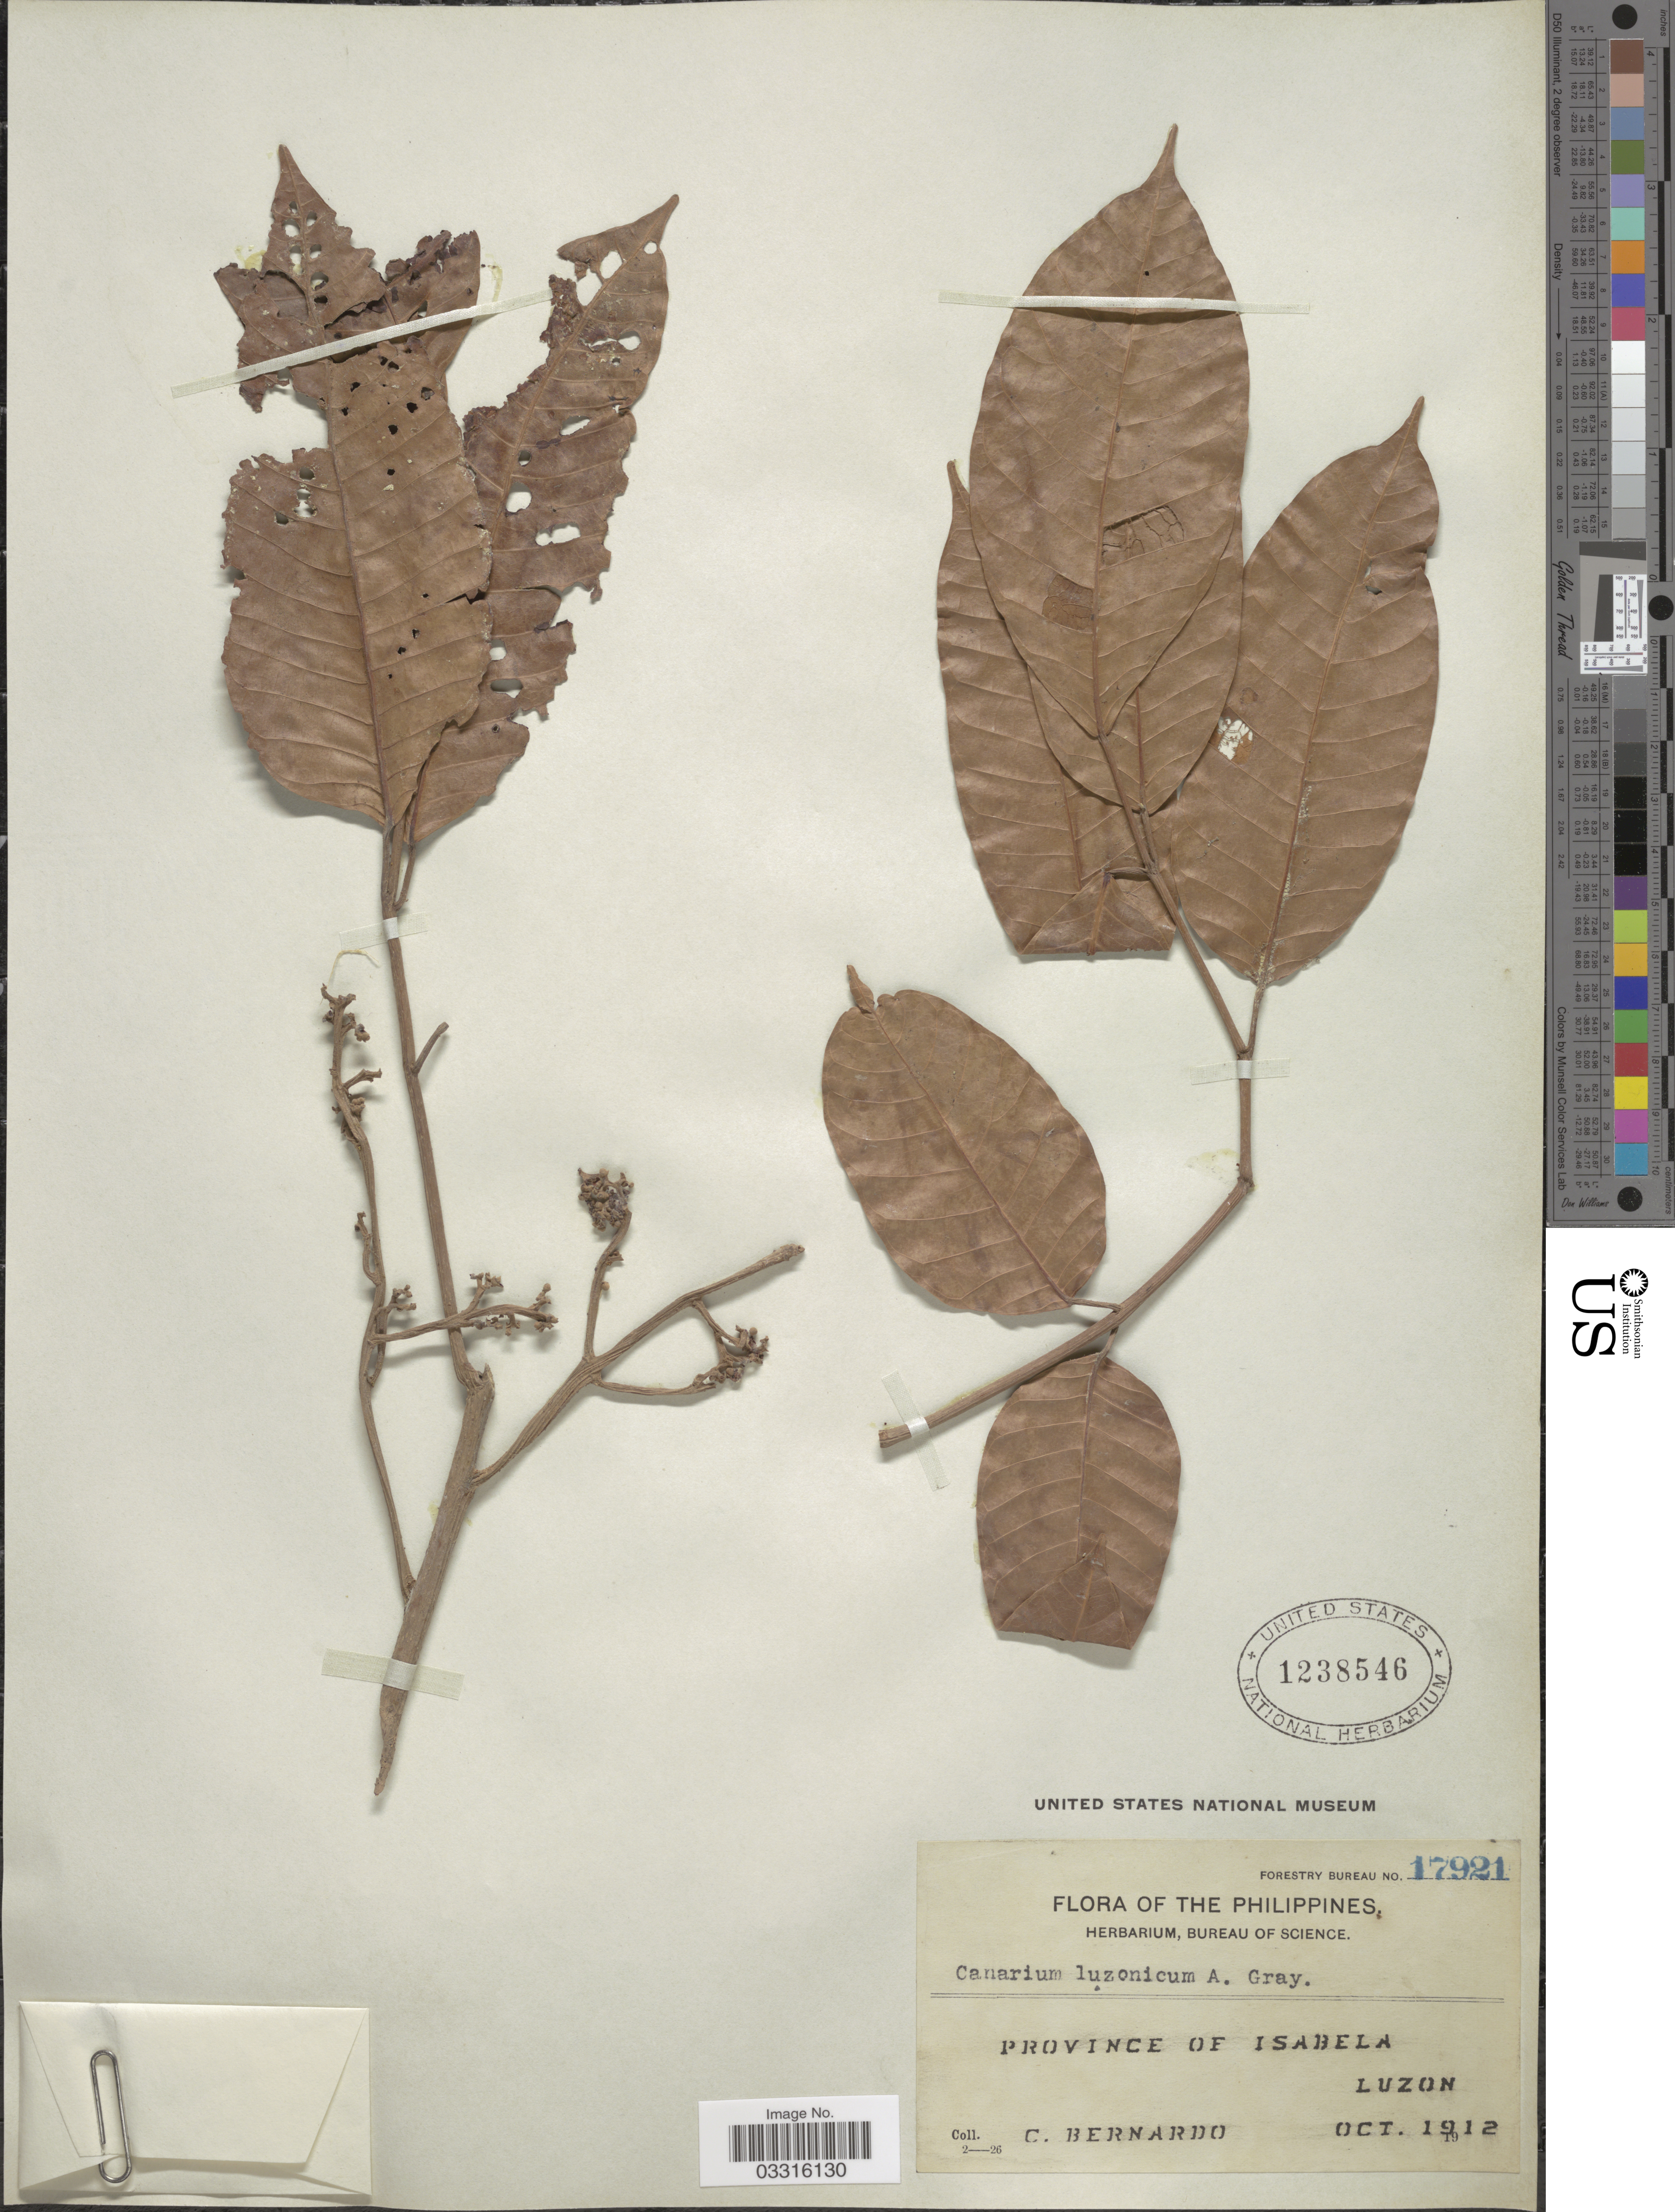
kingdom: Plantae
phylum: Tracheophyta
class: Magnoliopsida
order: Sapindales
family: Burseraceae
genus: Canarium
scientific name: Canarium luzonicum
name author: (Blume) A. Gray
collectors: C. Bernardo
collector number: Forestry Bureau 17921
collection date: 1912-10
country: Philippines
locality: Province of Isabela, Luzon.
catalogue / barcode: US 1238546